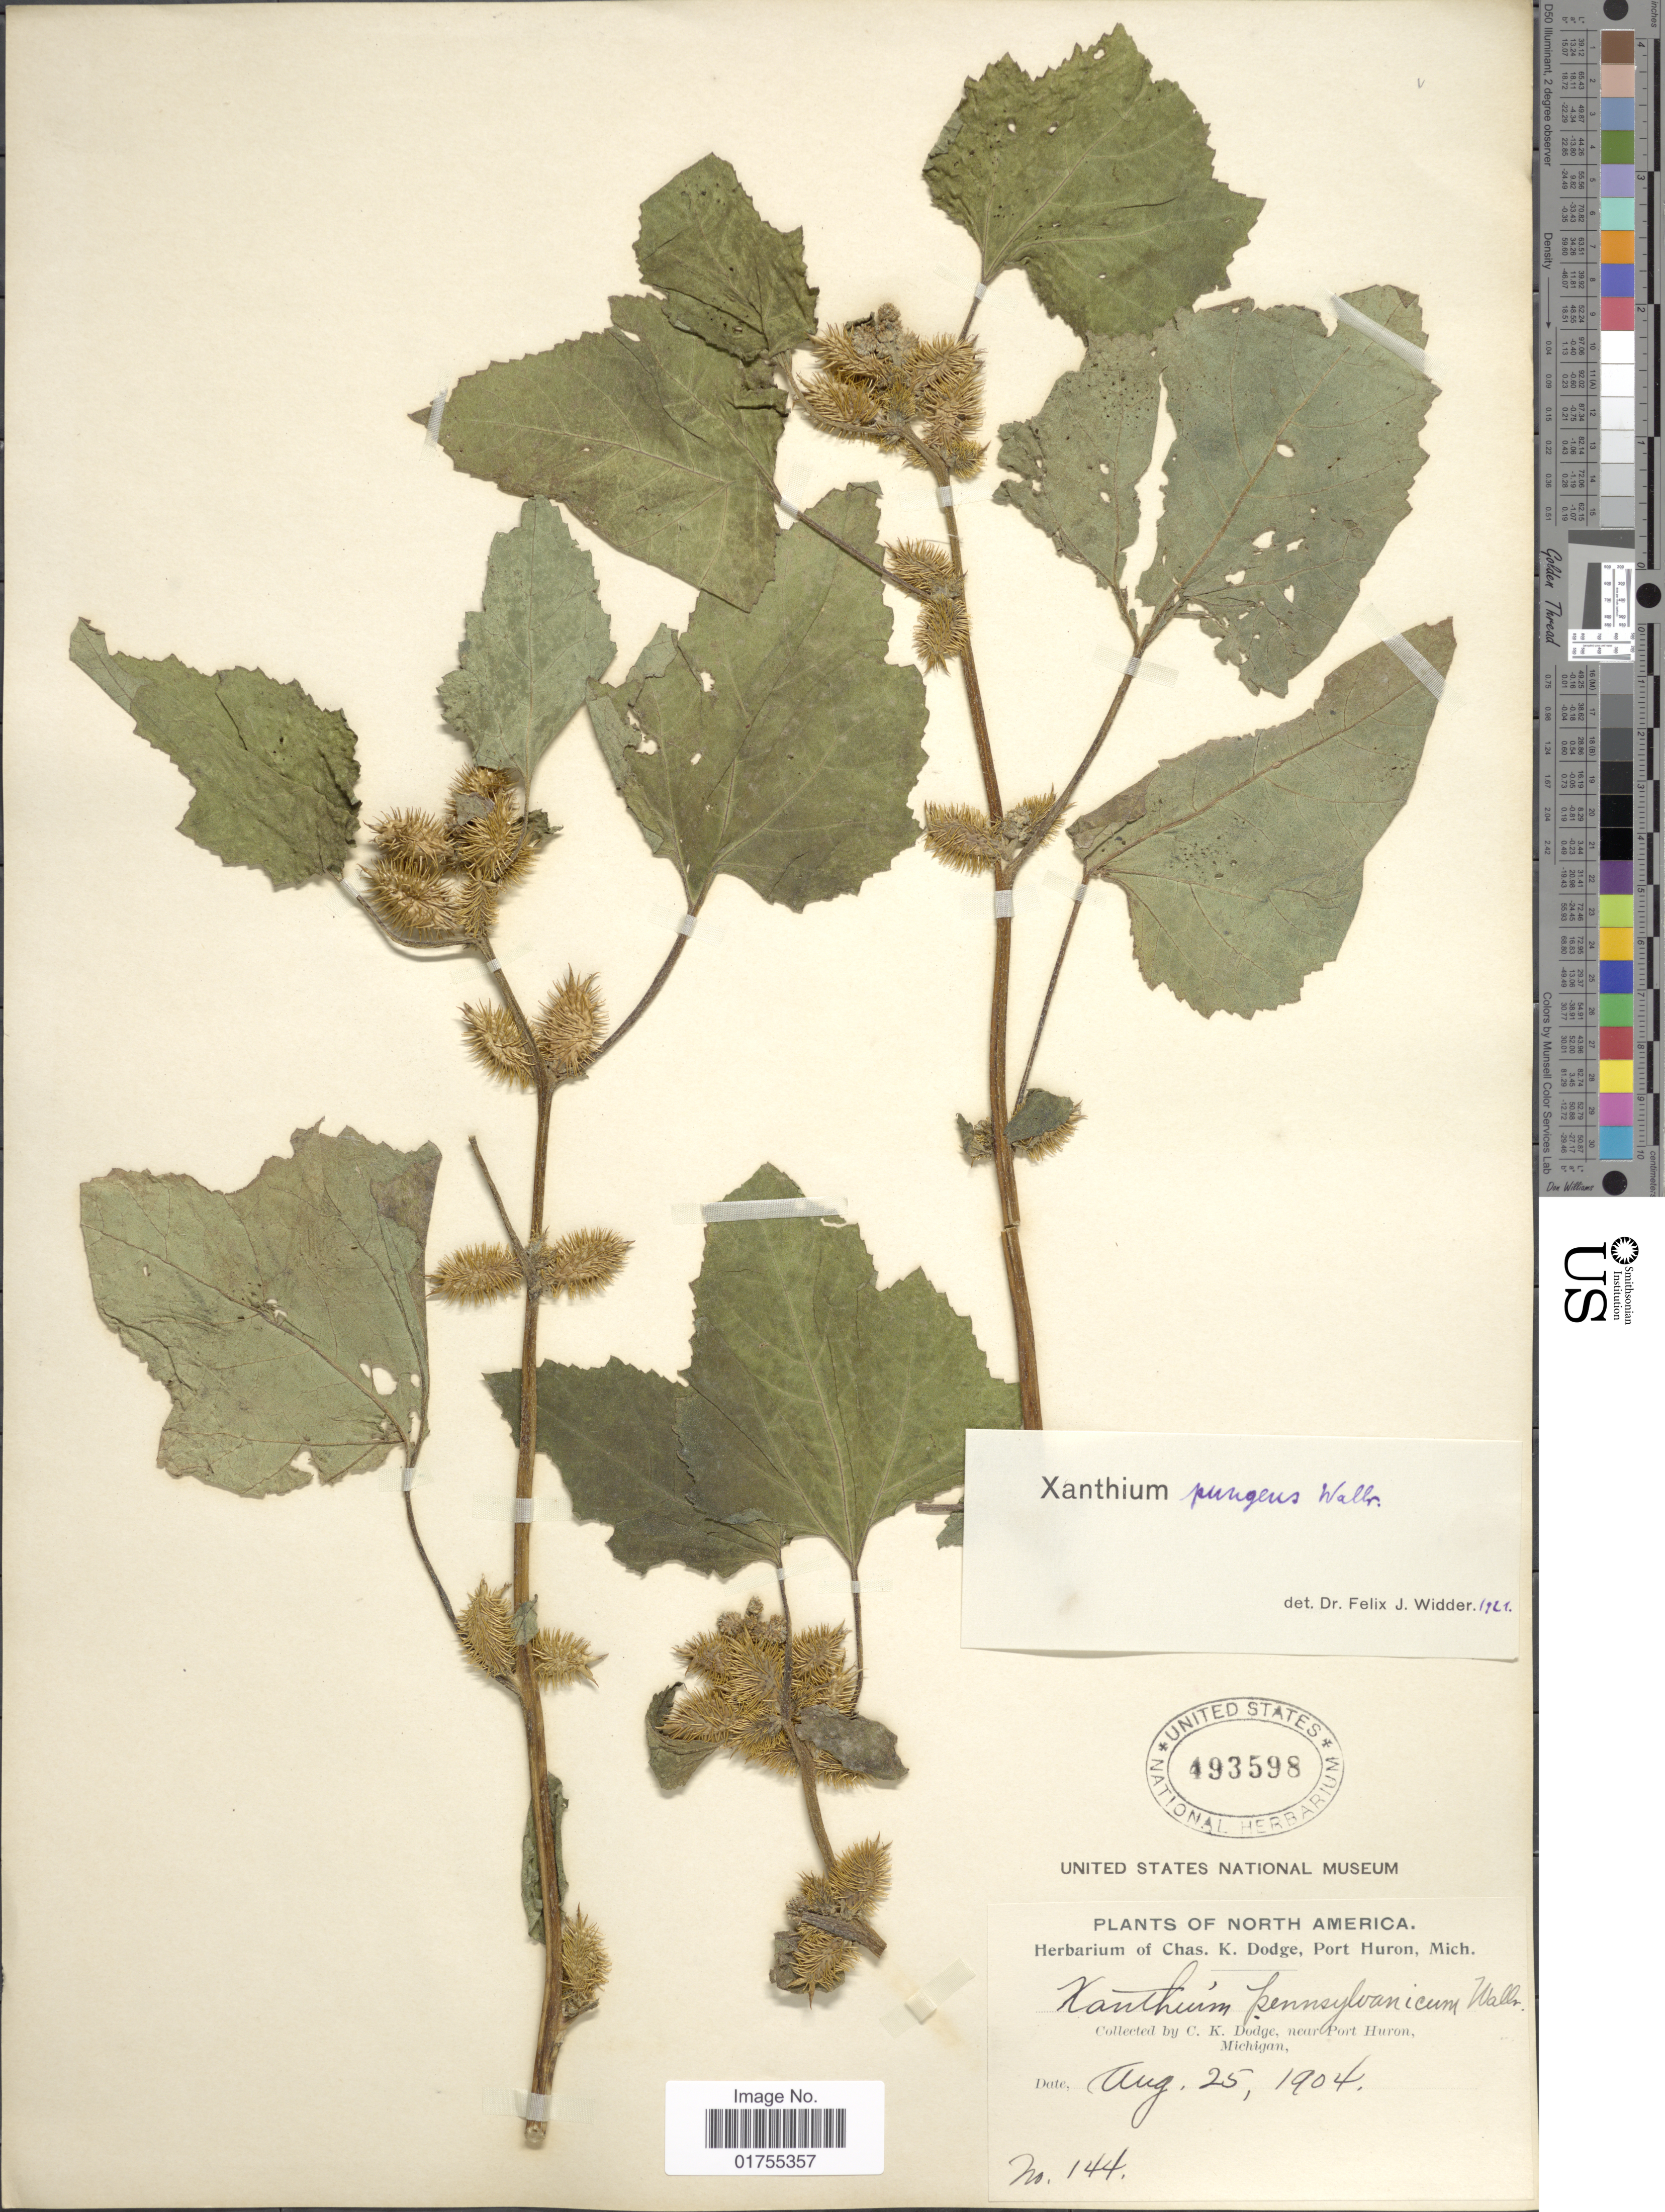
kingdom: Plantae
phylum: Tracheophyta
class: Magnoliopsida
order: Asterales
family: Asteraceae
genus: Xanthium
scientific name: Xanthium strumarium var. glabratum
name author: Mill.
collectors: C. K. Dodge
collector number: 144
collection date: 1904-08-25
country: United States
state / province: Michigan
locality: Near Port Huron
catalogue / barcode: US 493598